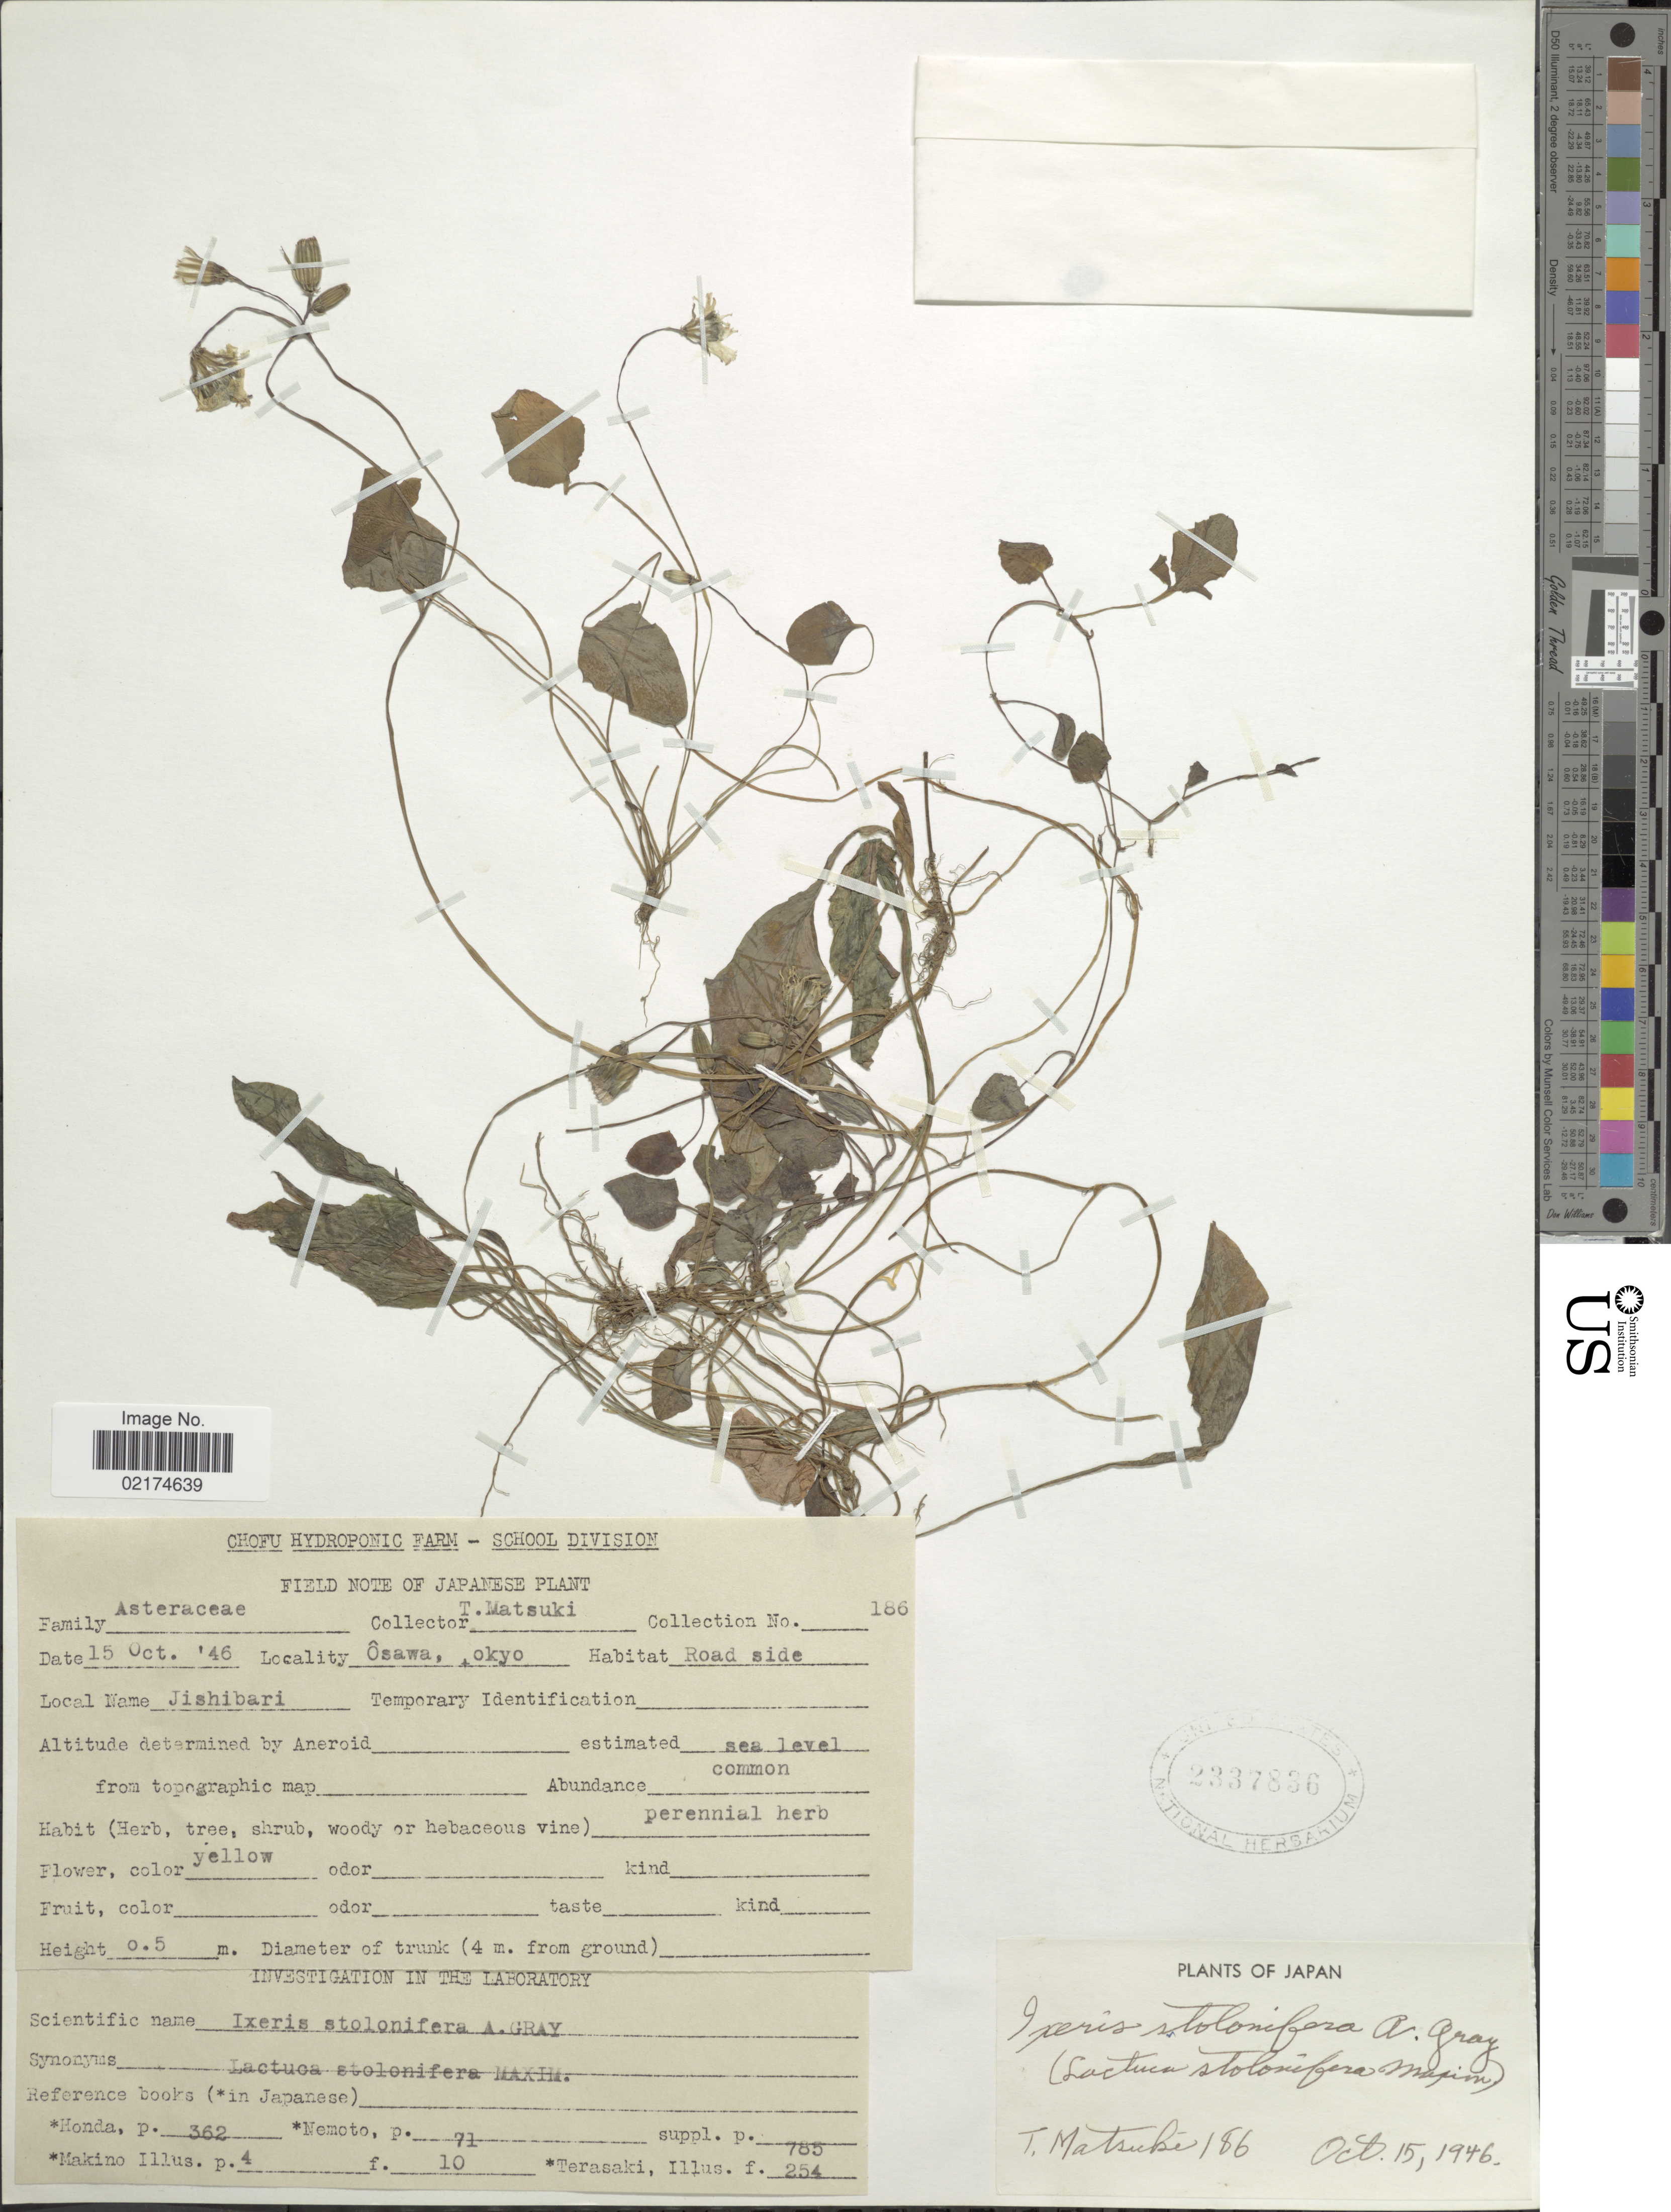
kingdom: Plantae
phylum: Tracheophyta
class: Magnoliopsida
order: Asterales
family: Asteraceae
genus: Ixeris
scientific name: Ixeris stolonifera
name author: A. Gray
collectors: T. Matsuki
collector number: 186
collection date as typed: Transcribed d/m/y: 15/10/46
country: Japan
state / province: Tokyo, Federal City of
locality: Osawa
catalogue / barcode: US 2337836